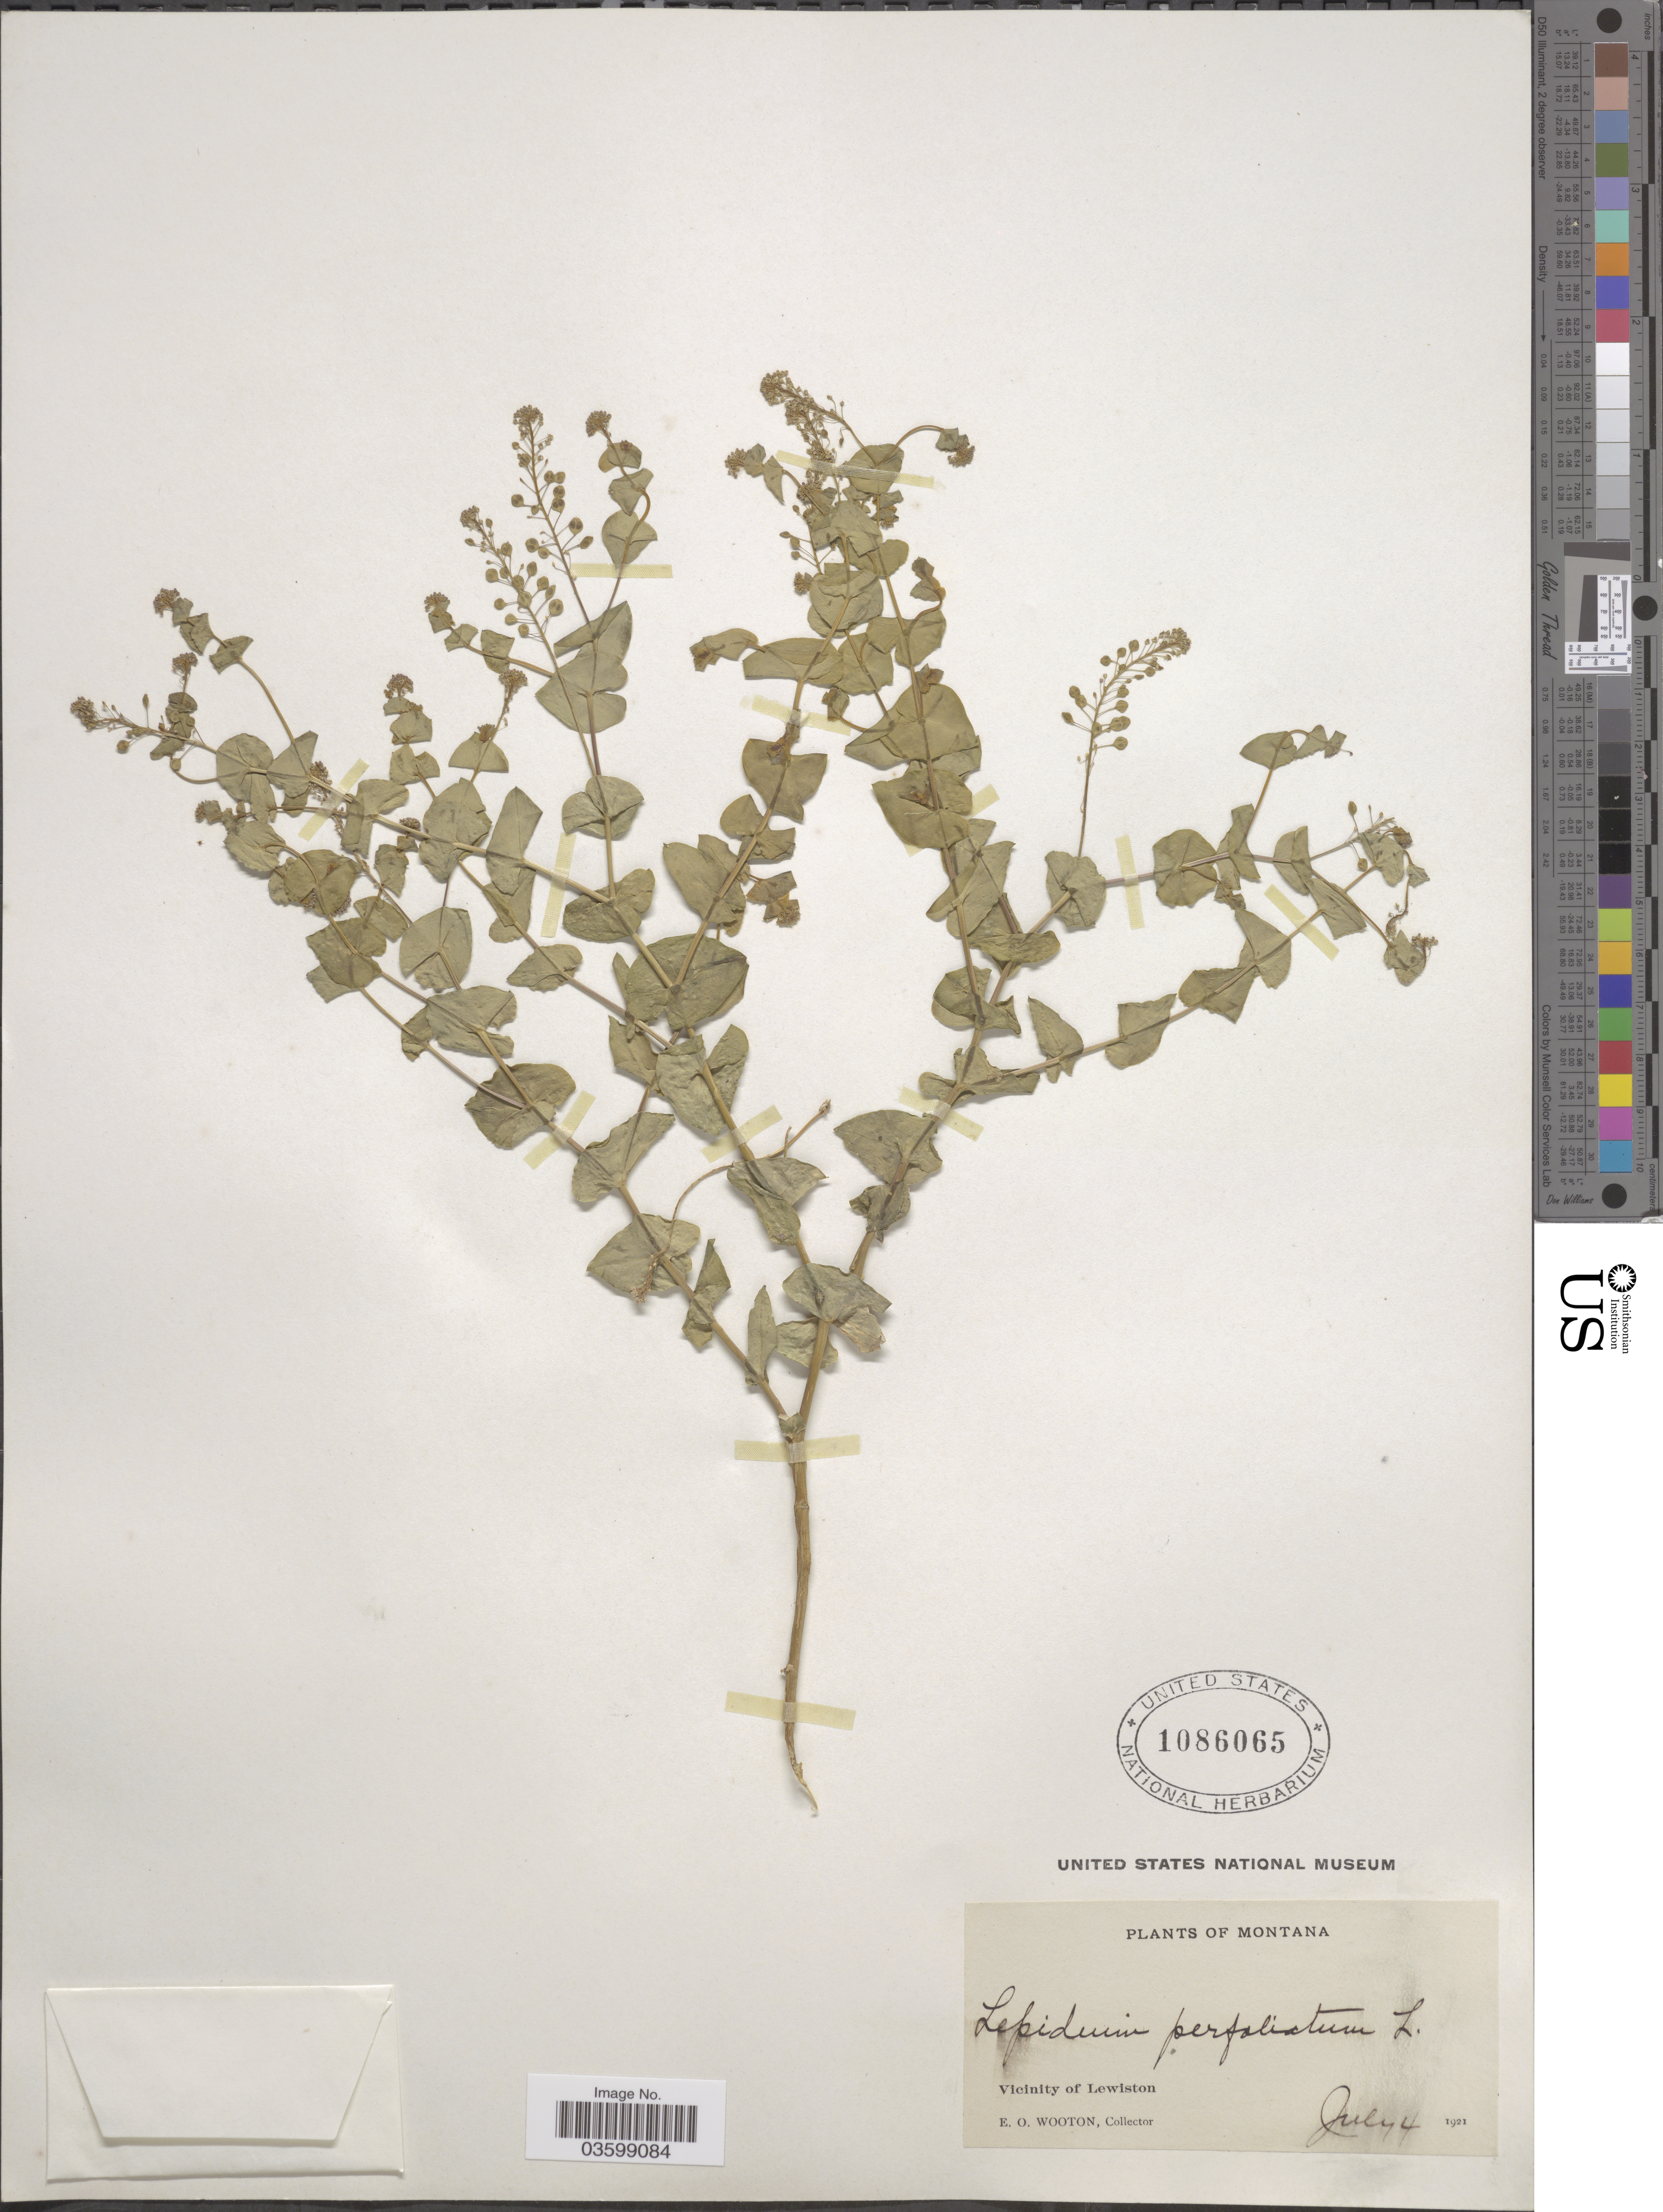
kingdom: Plantae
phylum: Tracheophyta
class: Magnoliopsida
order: Brassicales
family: Brassicaceae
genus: Lepidium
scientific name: Lepidium perfoliatum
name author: L.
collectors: E. O. Wooton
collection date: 1921-07-04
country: United States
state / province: Montana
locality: Vicinity of Lewiston.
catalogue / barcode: US 1086065